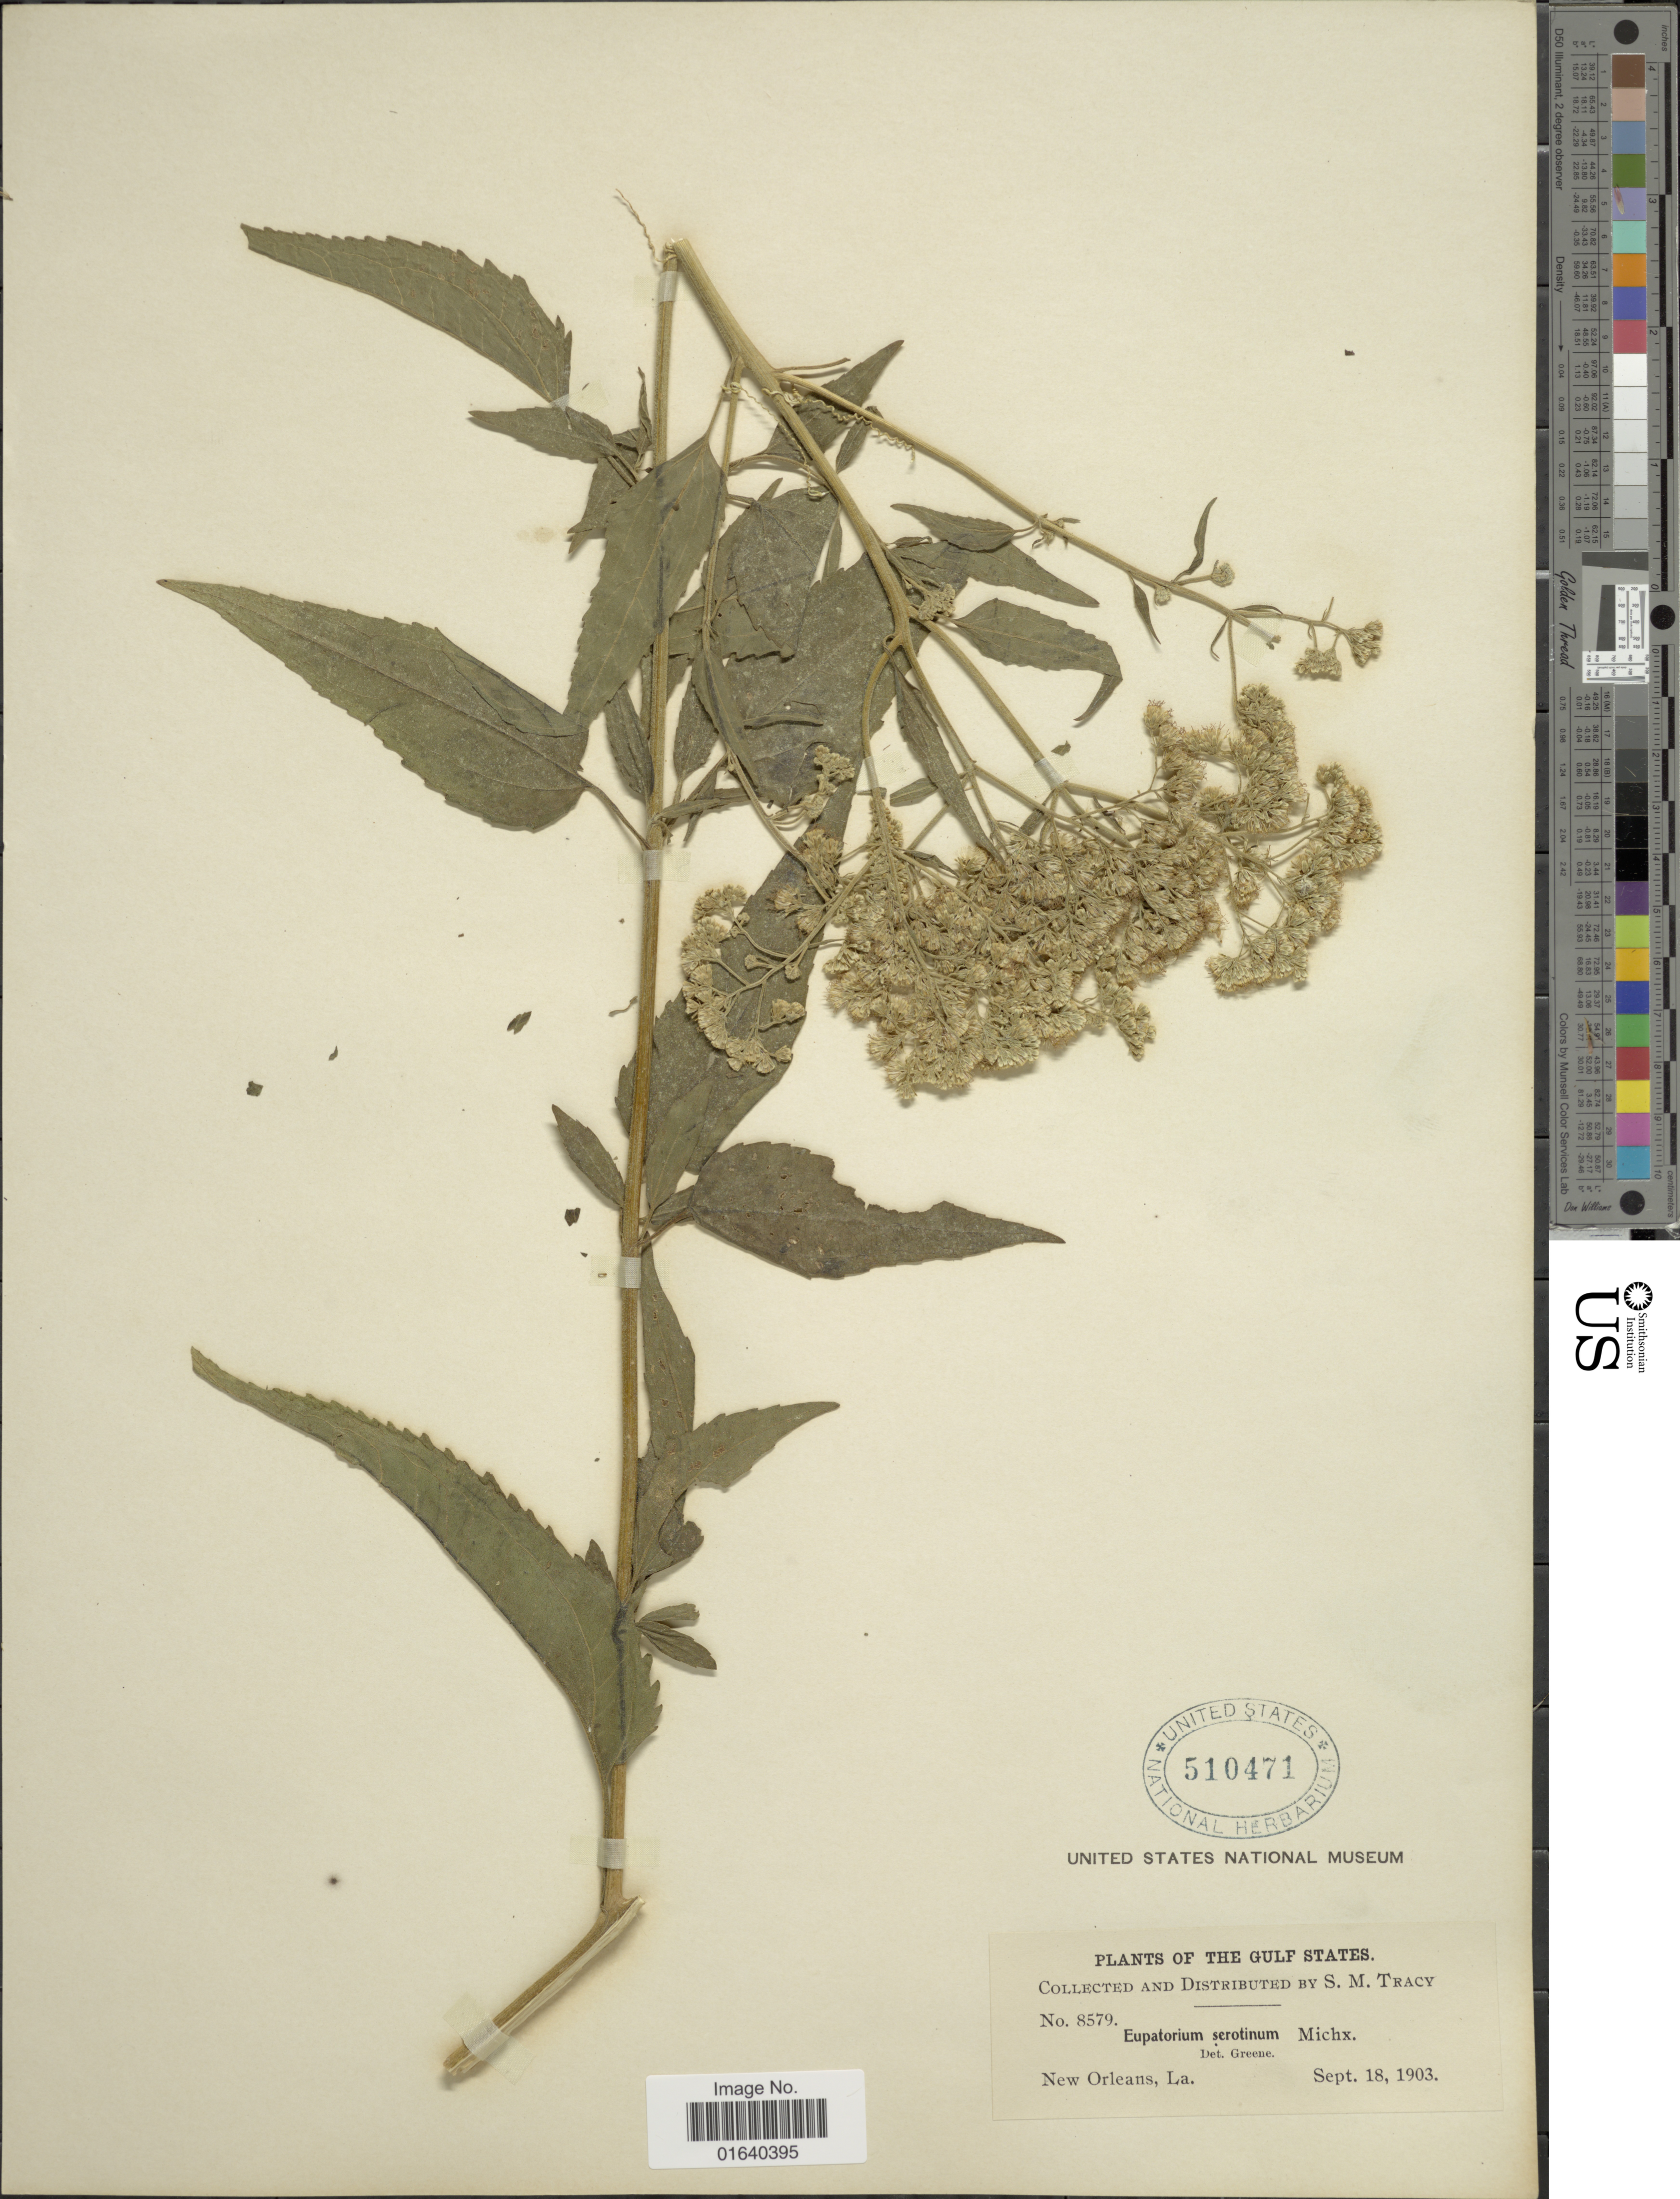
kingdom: Plantae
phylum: Tracheophyta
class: Magnoliopsida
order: Asterales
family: Asteraceae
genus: Eupatorium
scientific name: Eupatorium serotinum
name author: Michx.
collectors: S. M. Tracy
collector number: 8579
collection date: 1903-09-18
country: United States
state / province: Louisiana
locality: The Gulf States, New Orleans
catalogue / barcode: US 510471